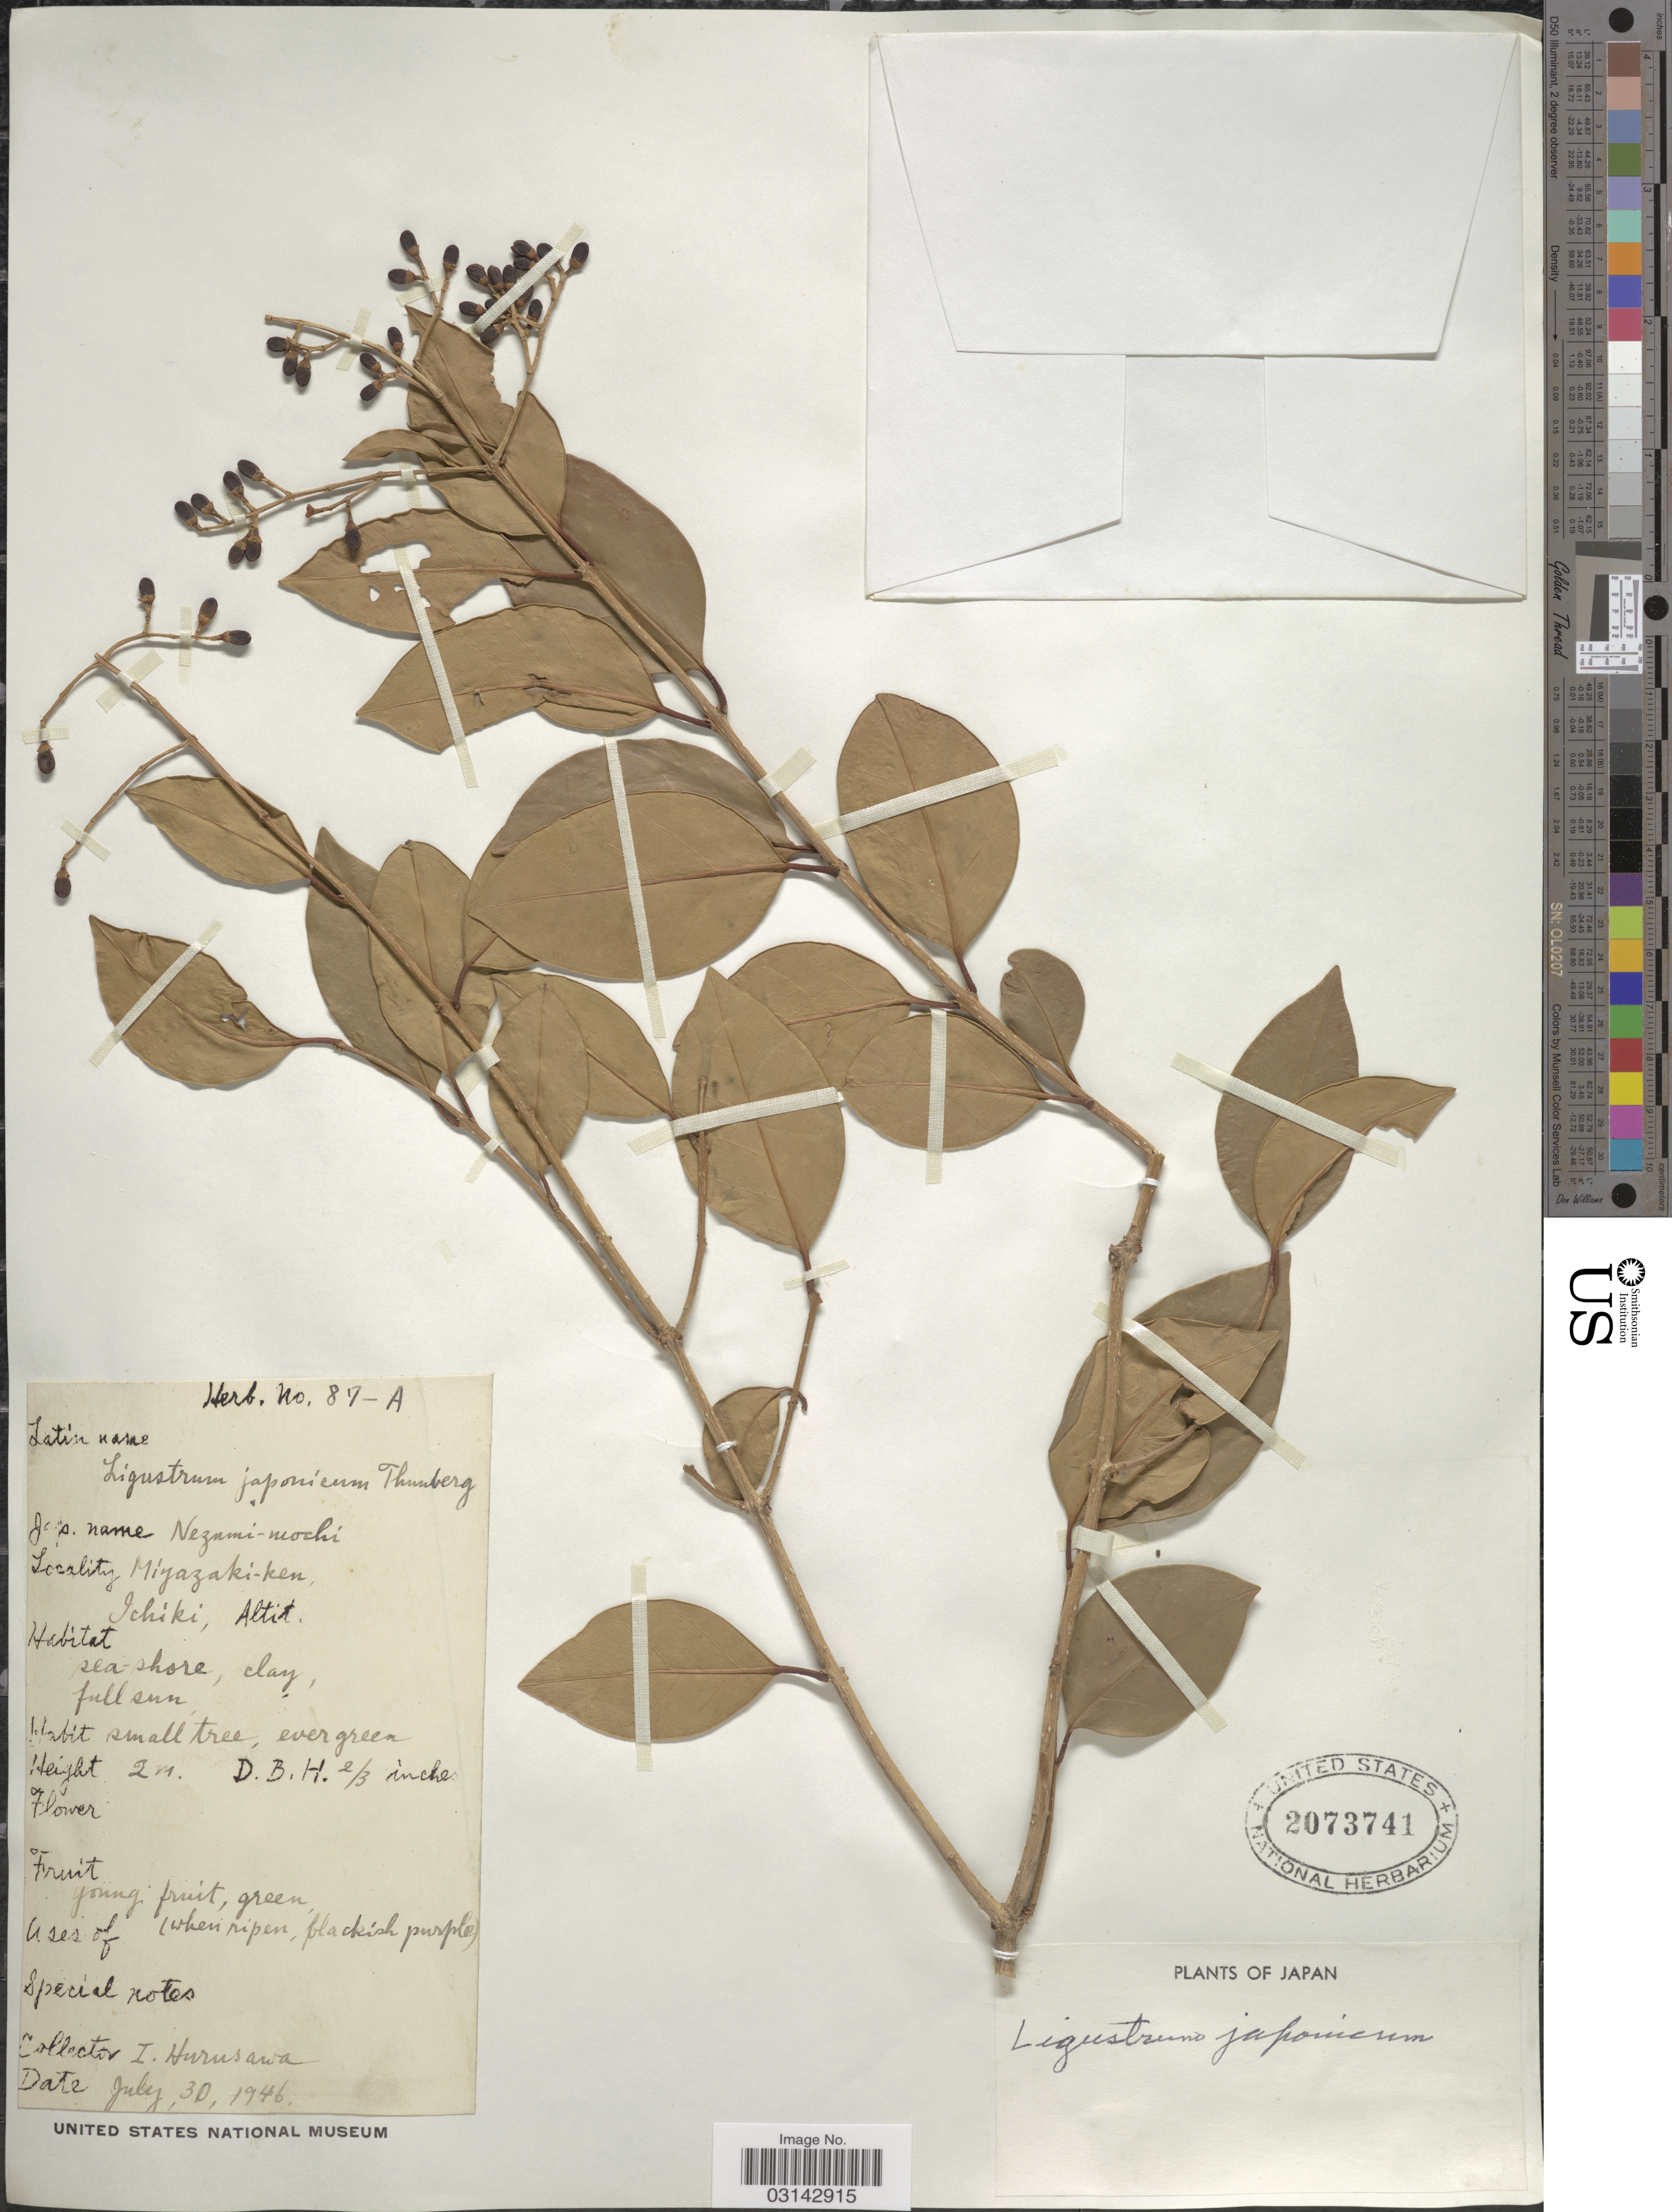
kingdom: Plantae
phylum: Tracheophyta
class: Magnoliopsida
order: Lamiales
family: Oleaceae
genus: Ligustrum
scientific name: Ligustrum japonicum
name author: Thunb.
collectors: I. Hurusawa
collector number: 87-A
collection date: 1946-07-30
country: Japan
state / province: Miyazaki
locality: Miyazaki-ken, Ichiki.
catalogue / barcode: US 2073741